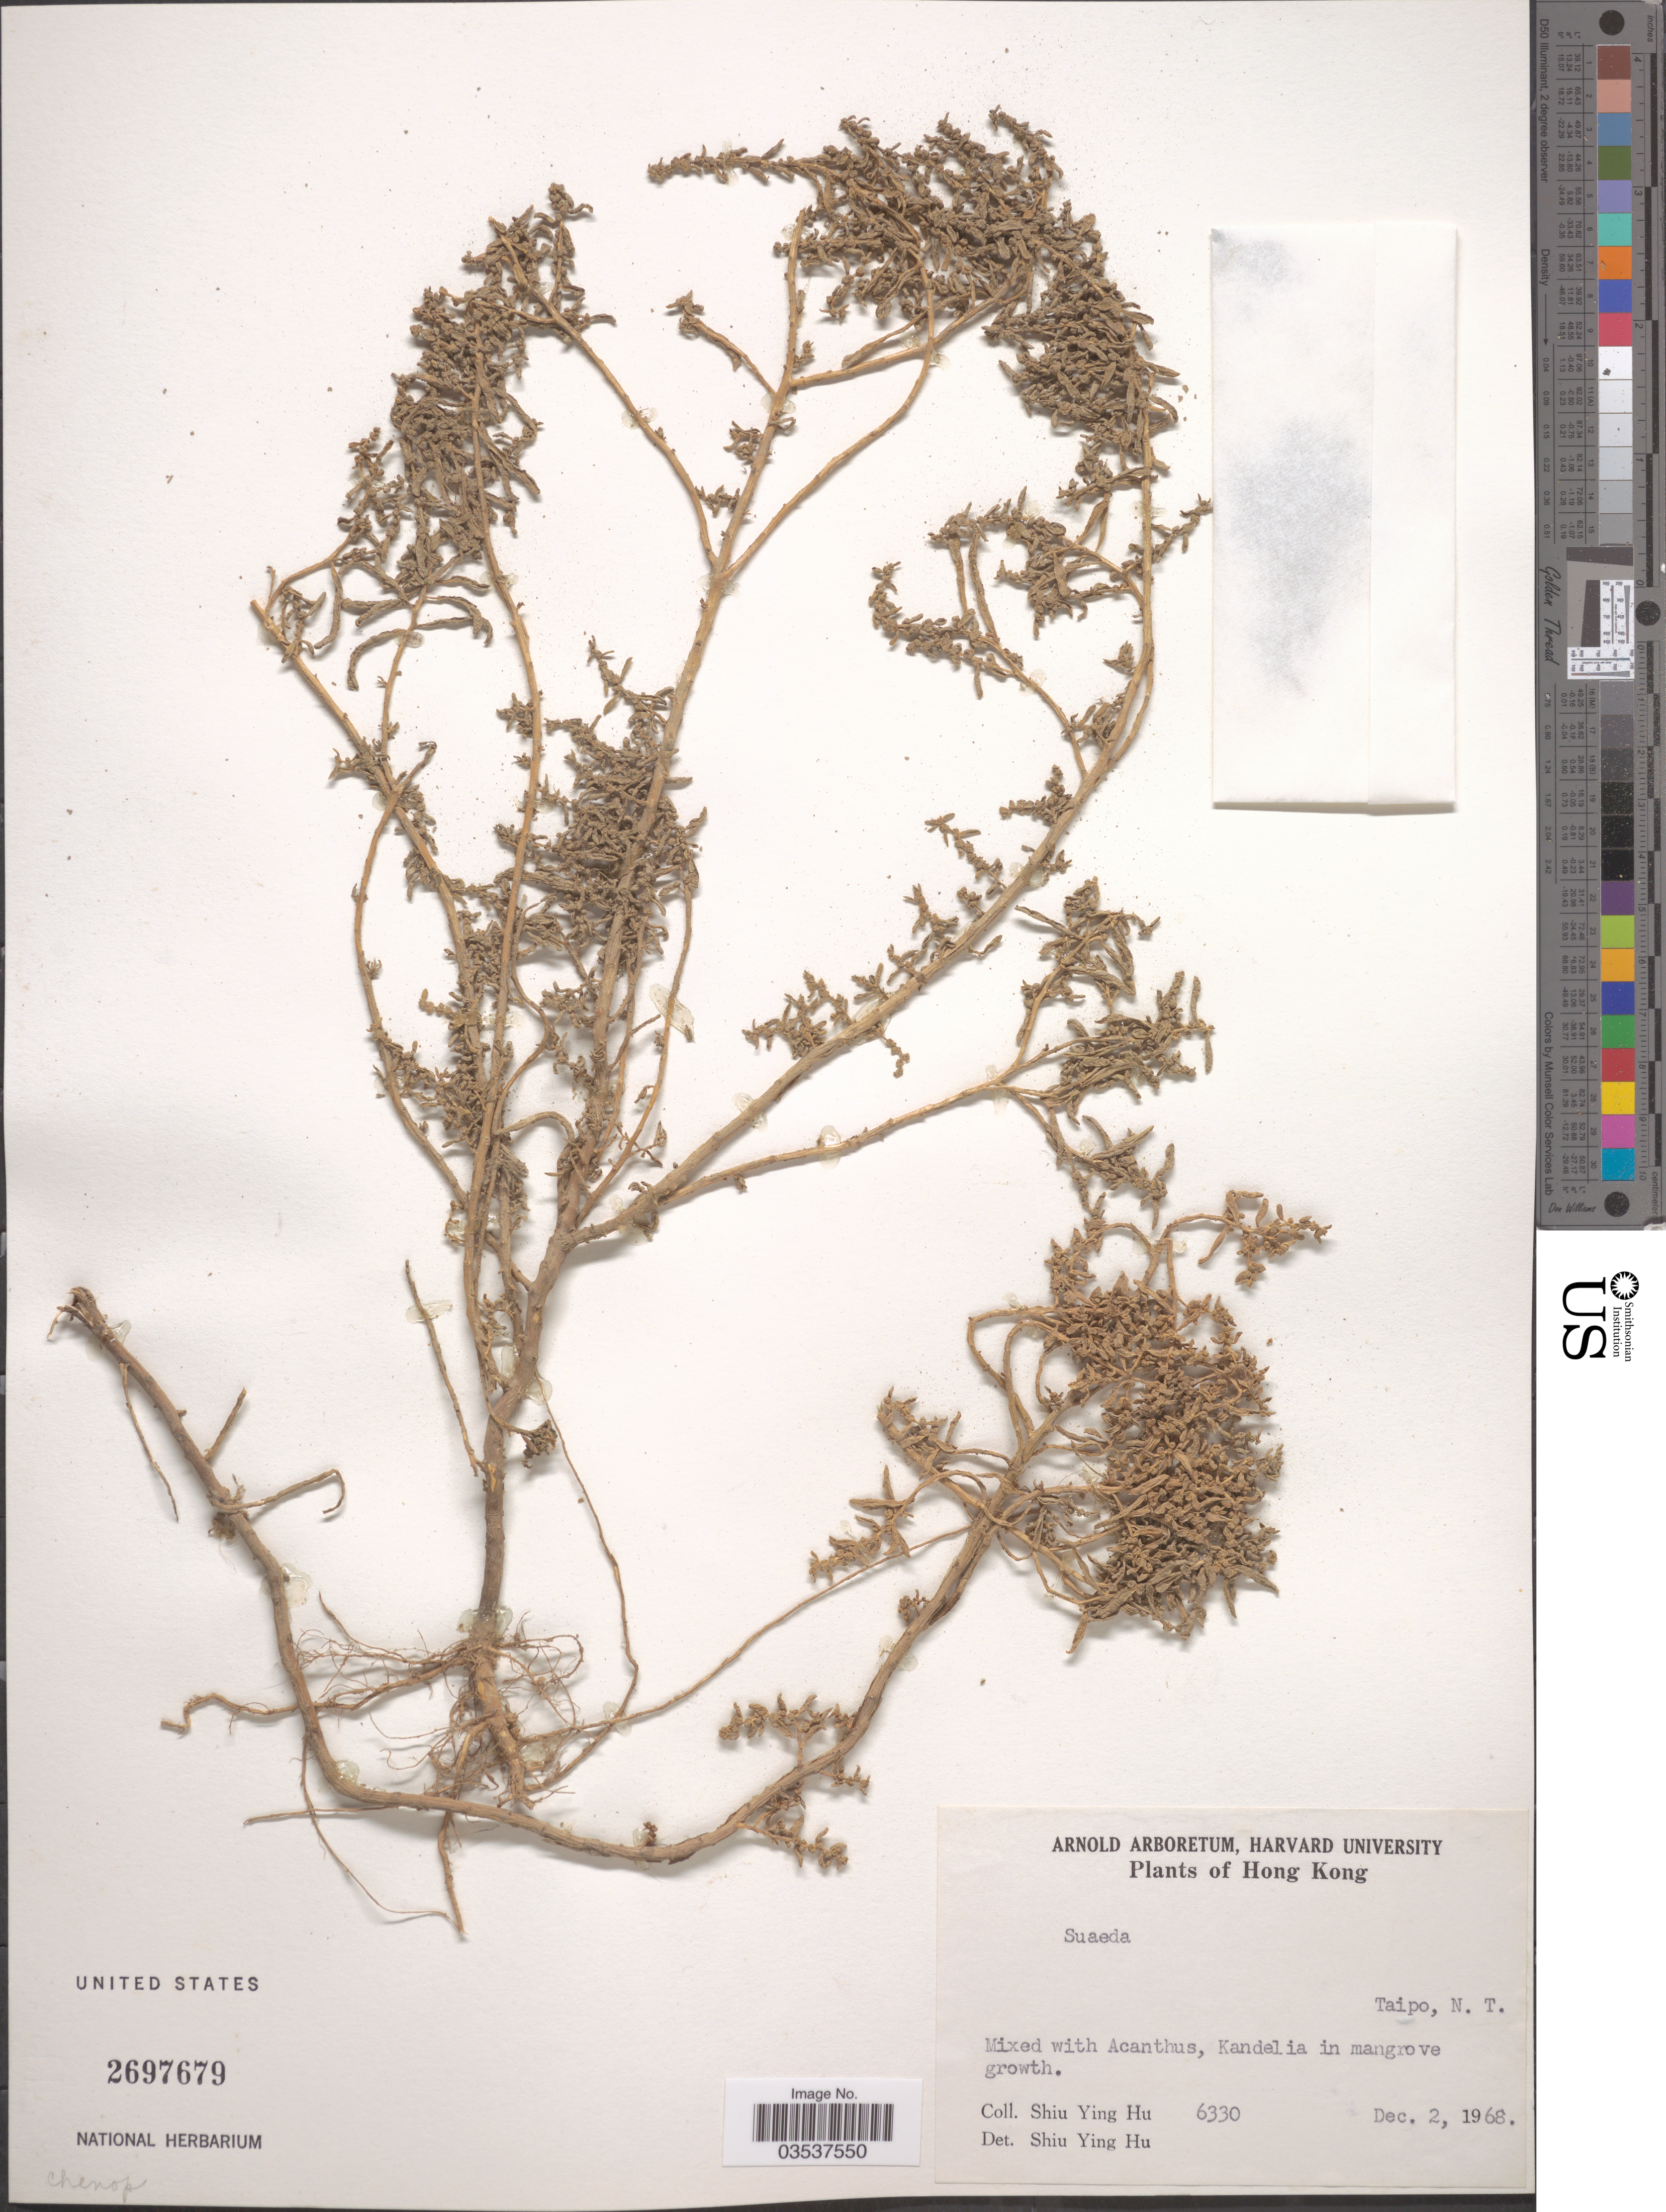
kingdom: Plantae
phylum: Tracheophyta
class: Magnoliopsida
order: Caryophyllales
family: Amaranthaceae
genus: Suaeda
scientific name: Suaeda sp.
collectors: S. Y. Hu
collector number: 6330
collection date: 1968-12-02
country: China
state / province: Hong Kong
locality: Taipo, N. T.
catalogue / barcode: US 2697679